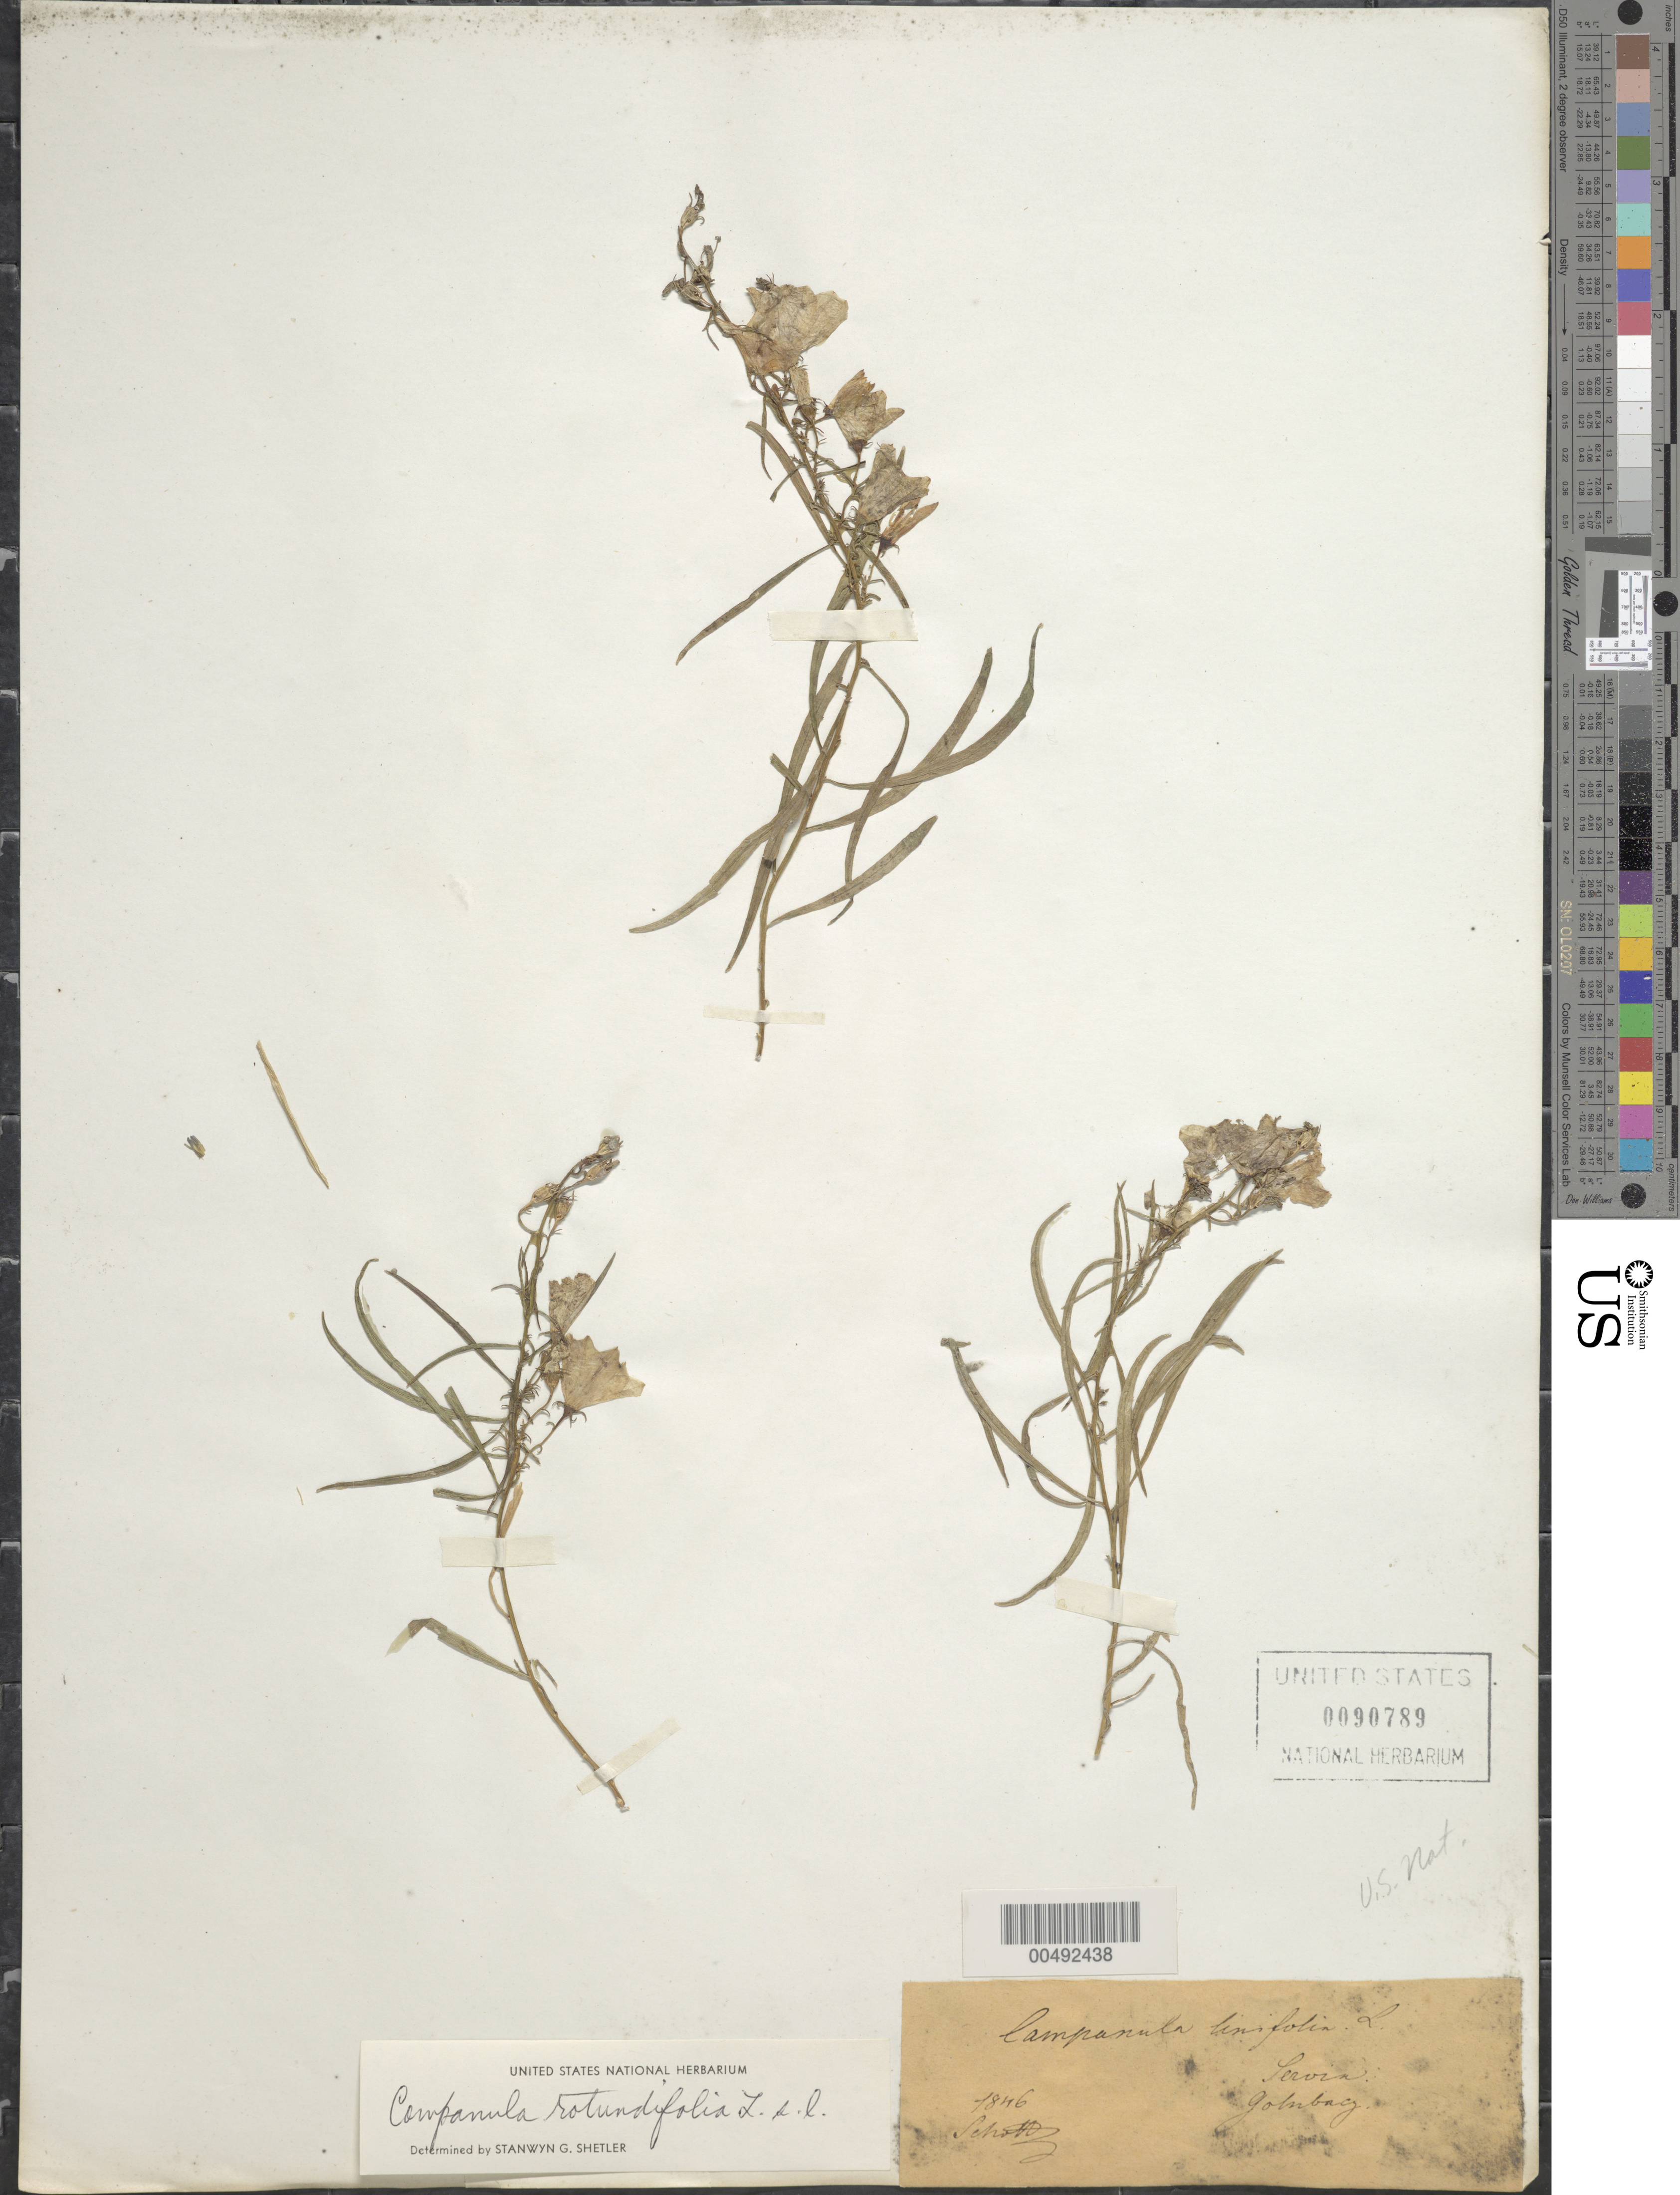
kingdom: Plantae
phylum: Tracheophyta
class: Magnoliopsida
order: Asterales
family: Campanulaceae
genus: Campanula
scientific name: Campanula rotundifolia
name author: L.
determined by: Shetler, Stanwyn G., (US), NMNH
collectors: H. W. Schott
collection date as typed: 1846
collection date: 1846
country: Serbia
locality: Golubacz [Golubatz?]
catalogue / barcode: US 90789